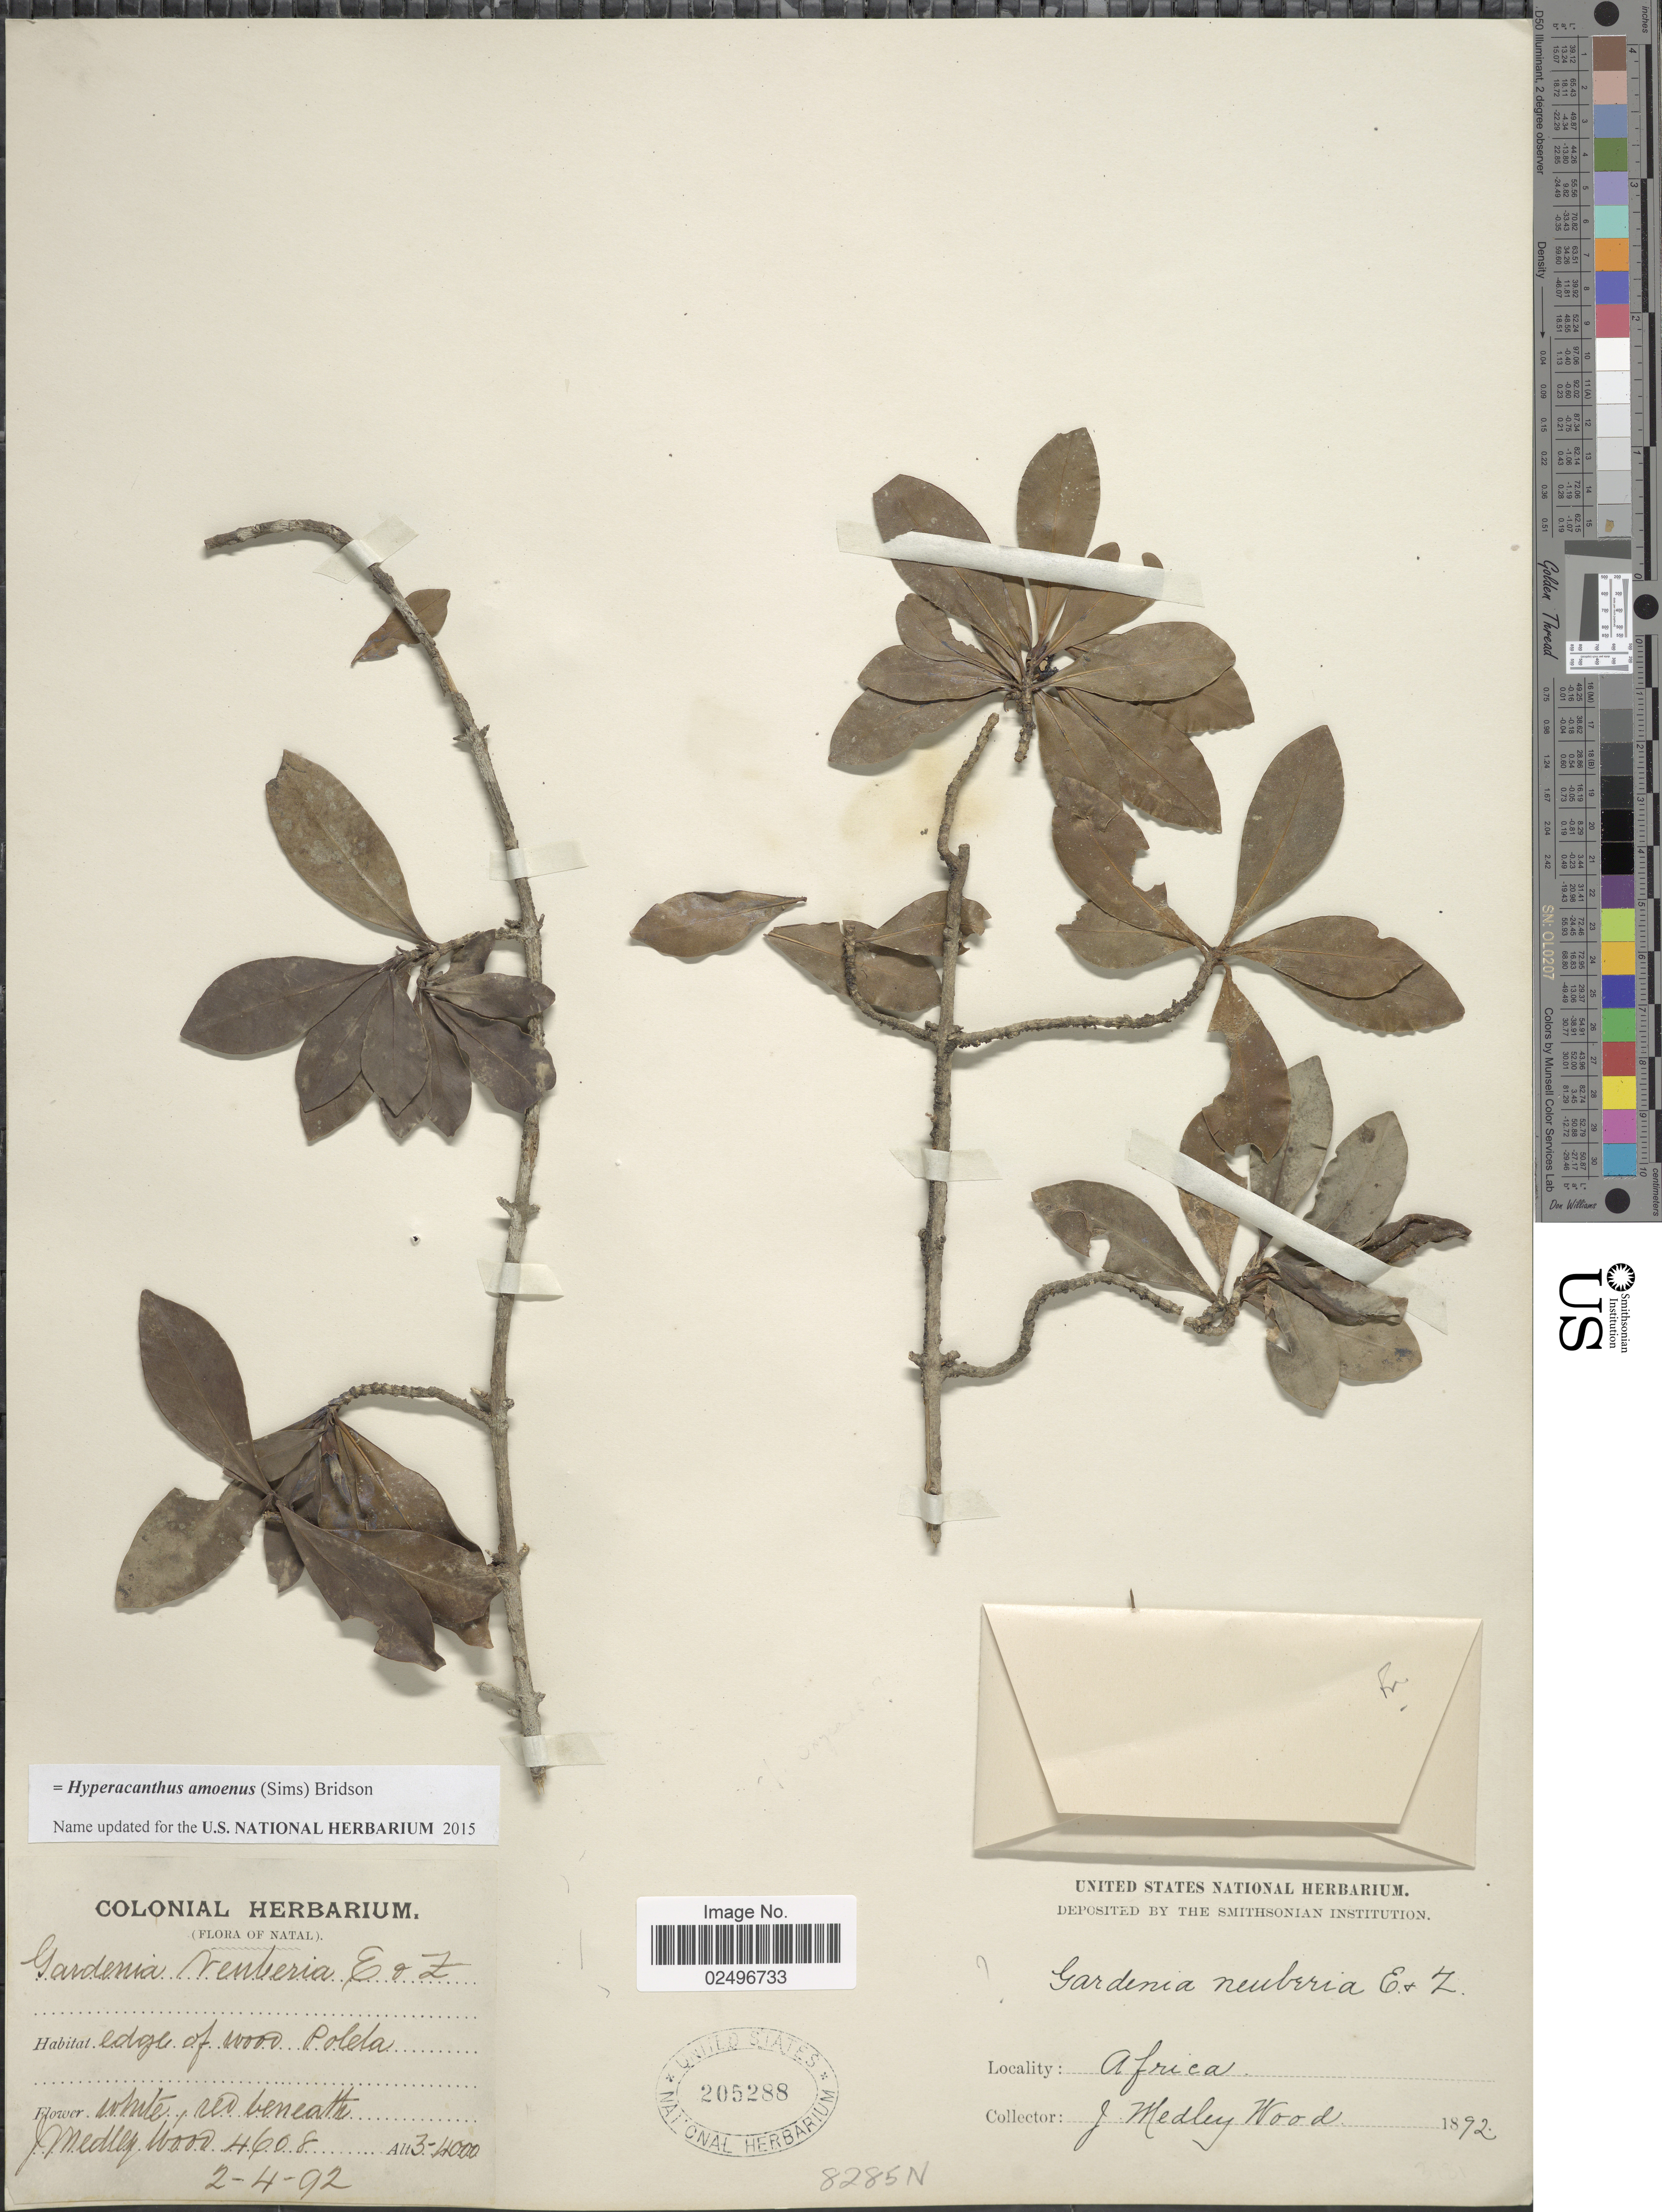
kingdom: Plantae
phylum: Tracheophyta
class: Magnoliopsida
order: Gentianales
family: Rubiaceae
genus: Hyperacanthus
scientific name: Hyperacanthus amoenus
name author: (Sims) Bridson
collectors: J. Medley Wood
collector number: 4608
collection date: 1892-04-02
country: South Africa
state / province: KwaZulu-Natal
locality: Natal. Edge of wood Polela.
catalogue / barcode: US 205288